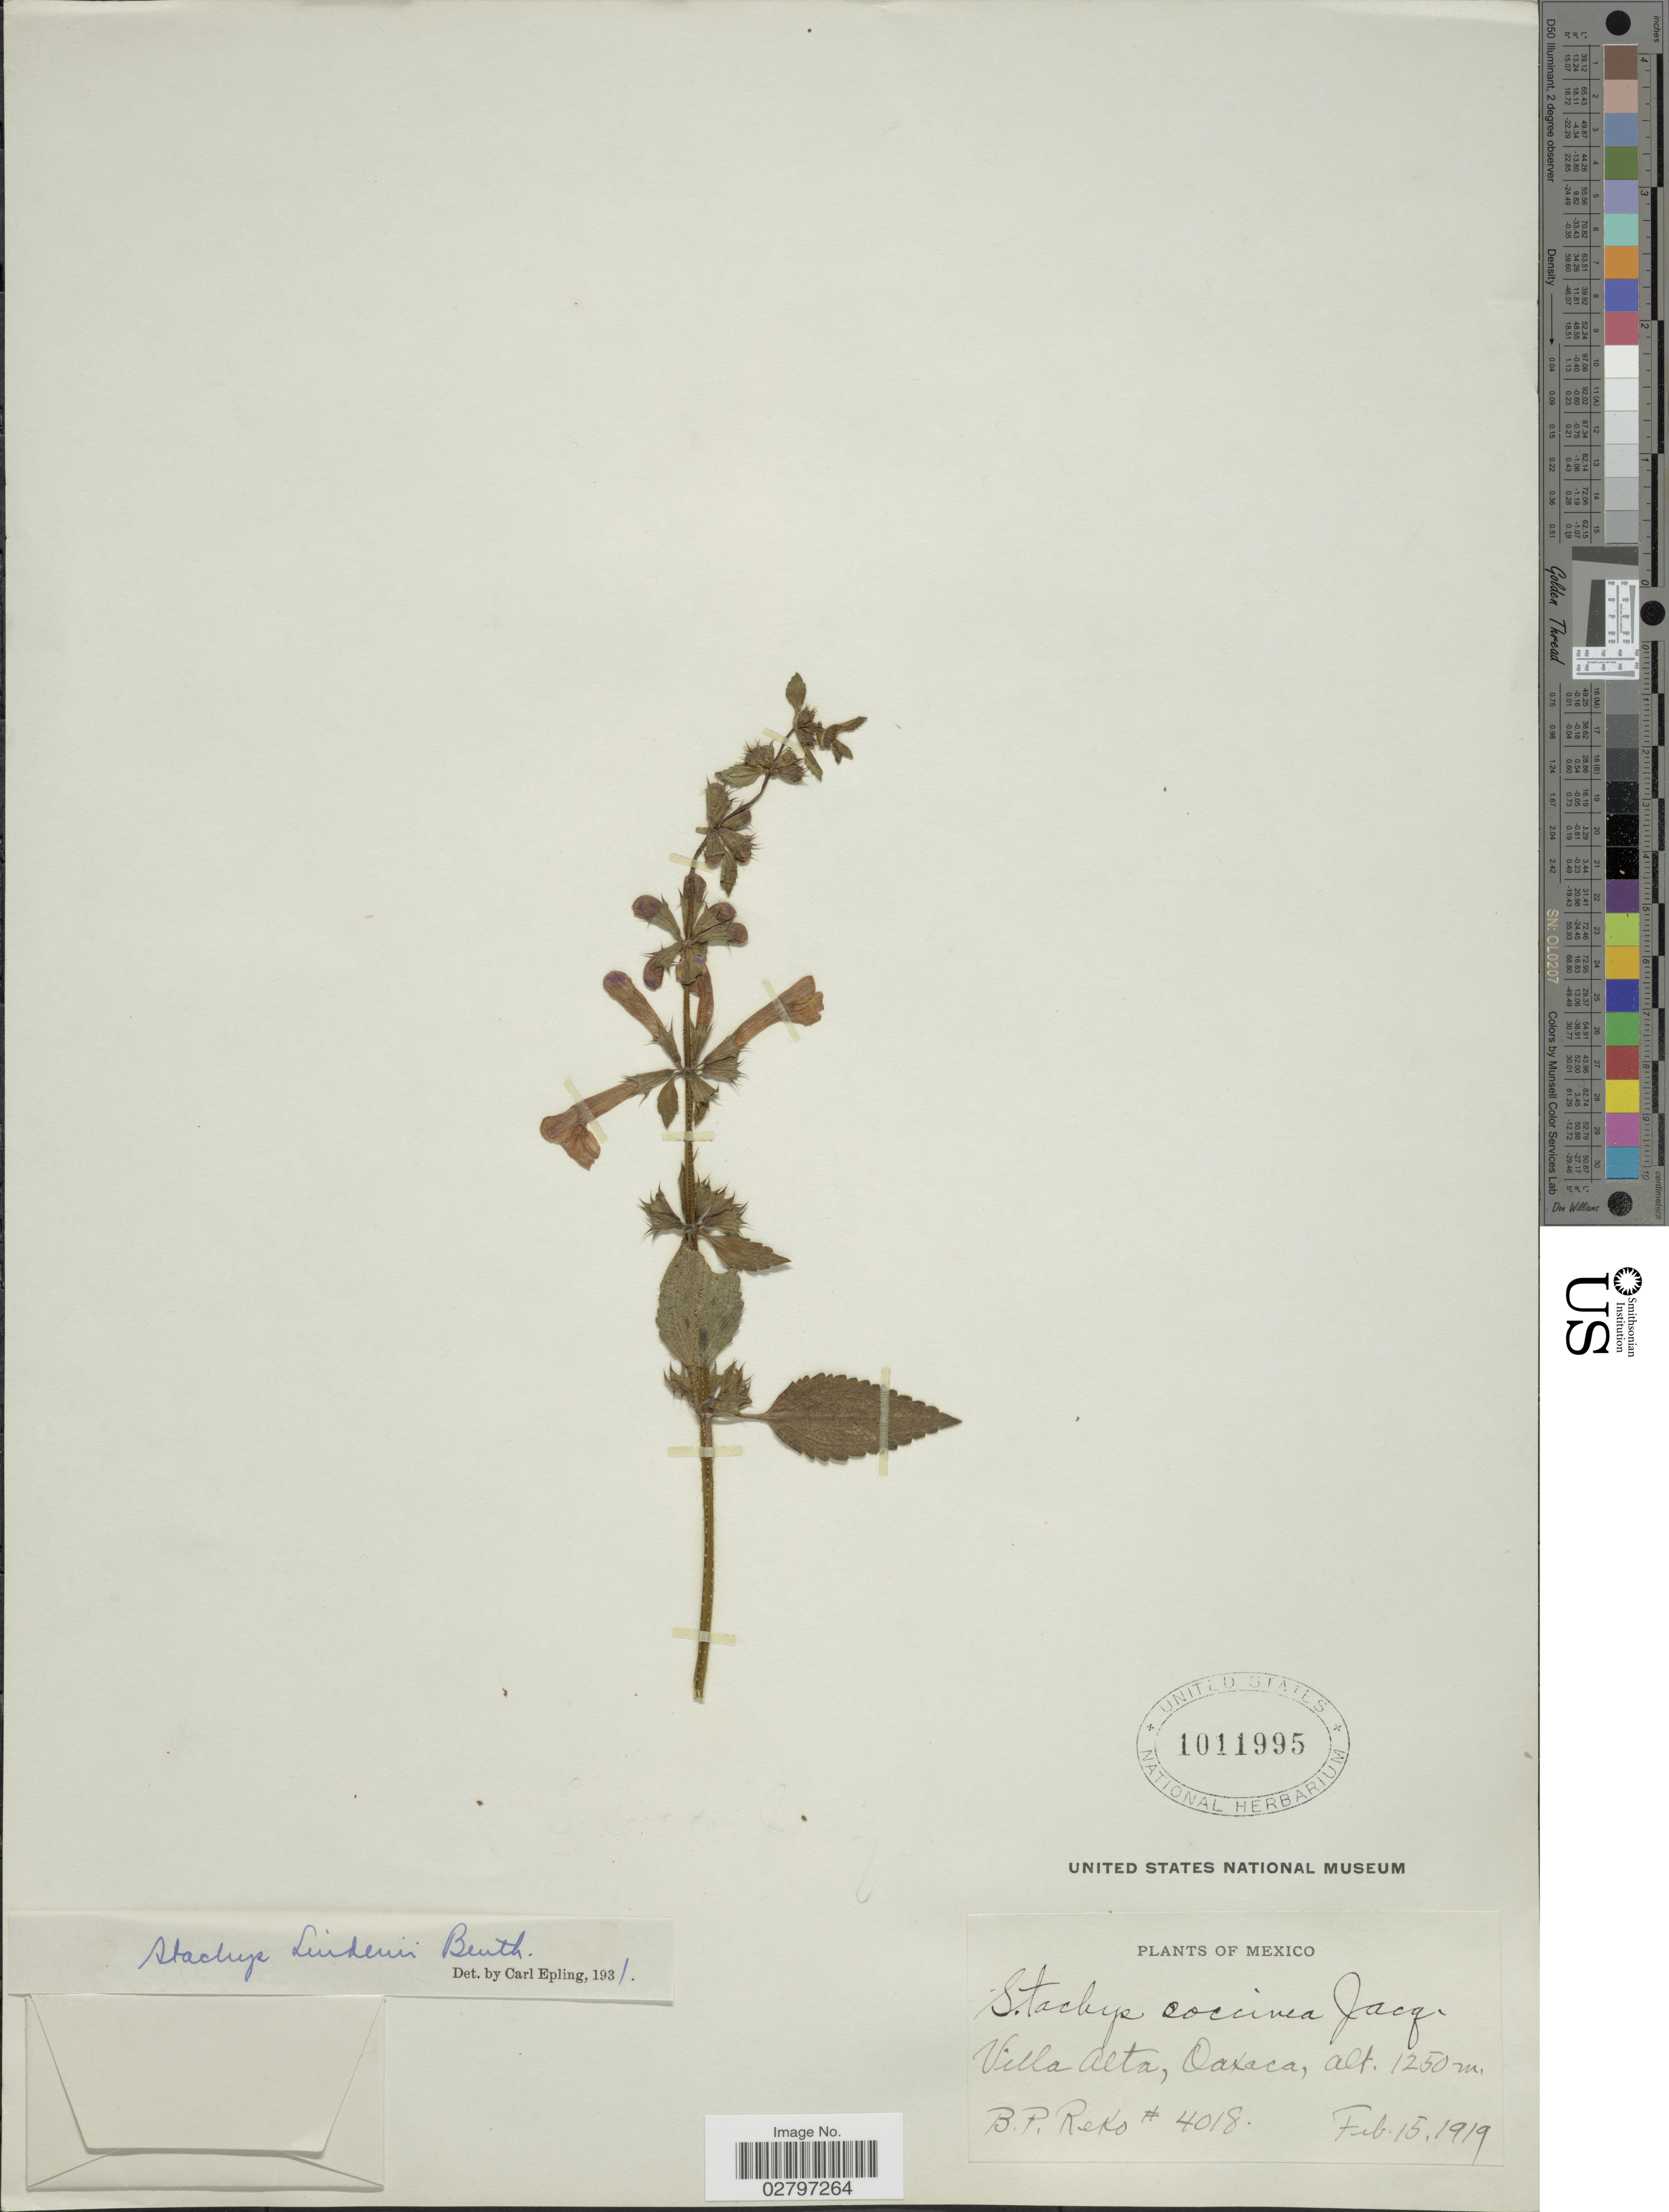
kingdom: Plantae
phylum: Tracheophyta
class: Magnoliopsida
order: Lamiales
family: Lamiaceae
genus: Stachys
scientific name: Stachys lindenii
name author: Benth.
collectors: B. P. Reko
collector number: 4018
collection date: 1919-02-15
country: Mexico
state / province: Oaxaca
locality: Villa Alta.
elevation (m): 1250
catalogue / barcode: US 1011995